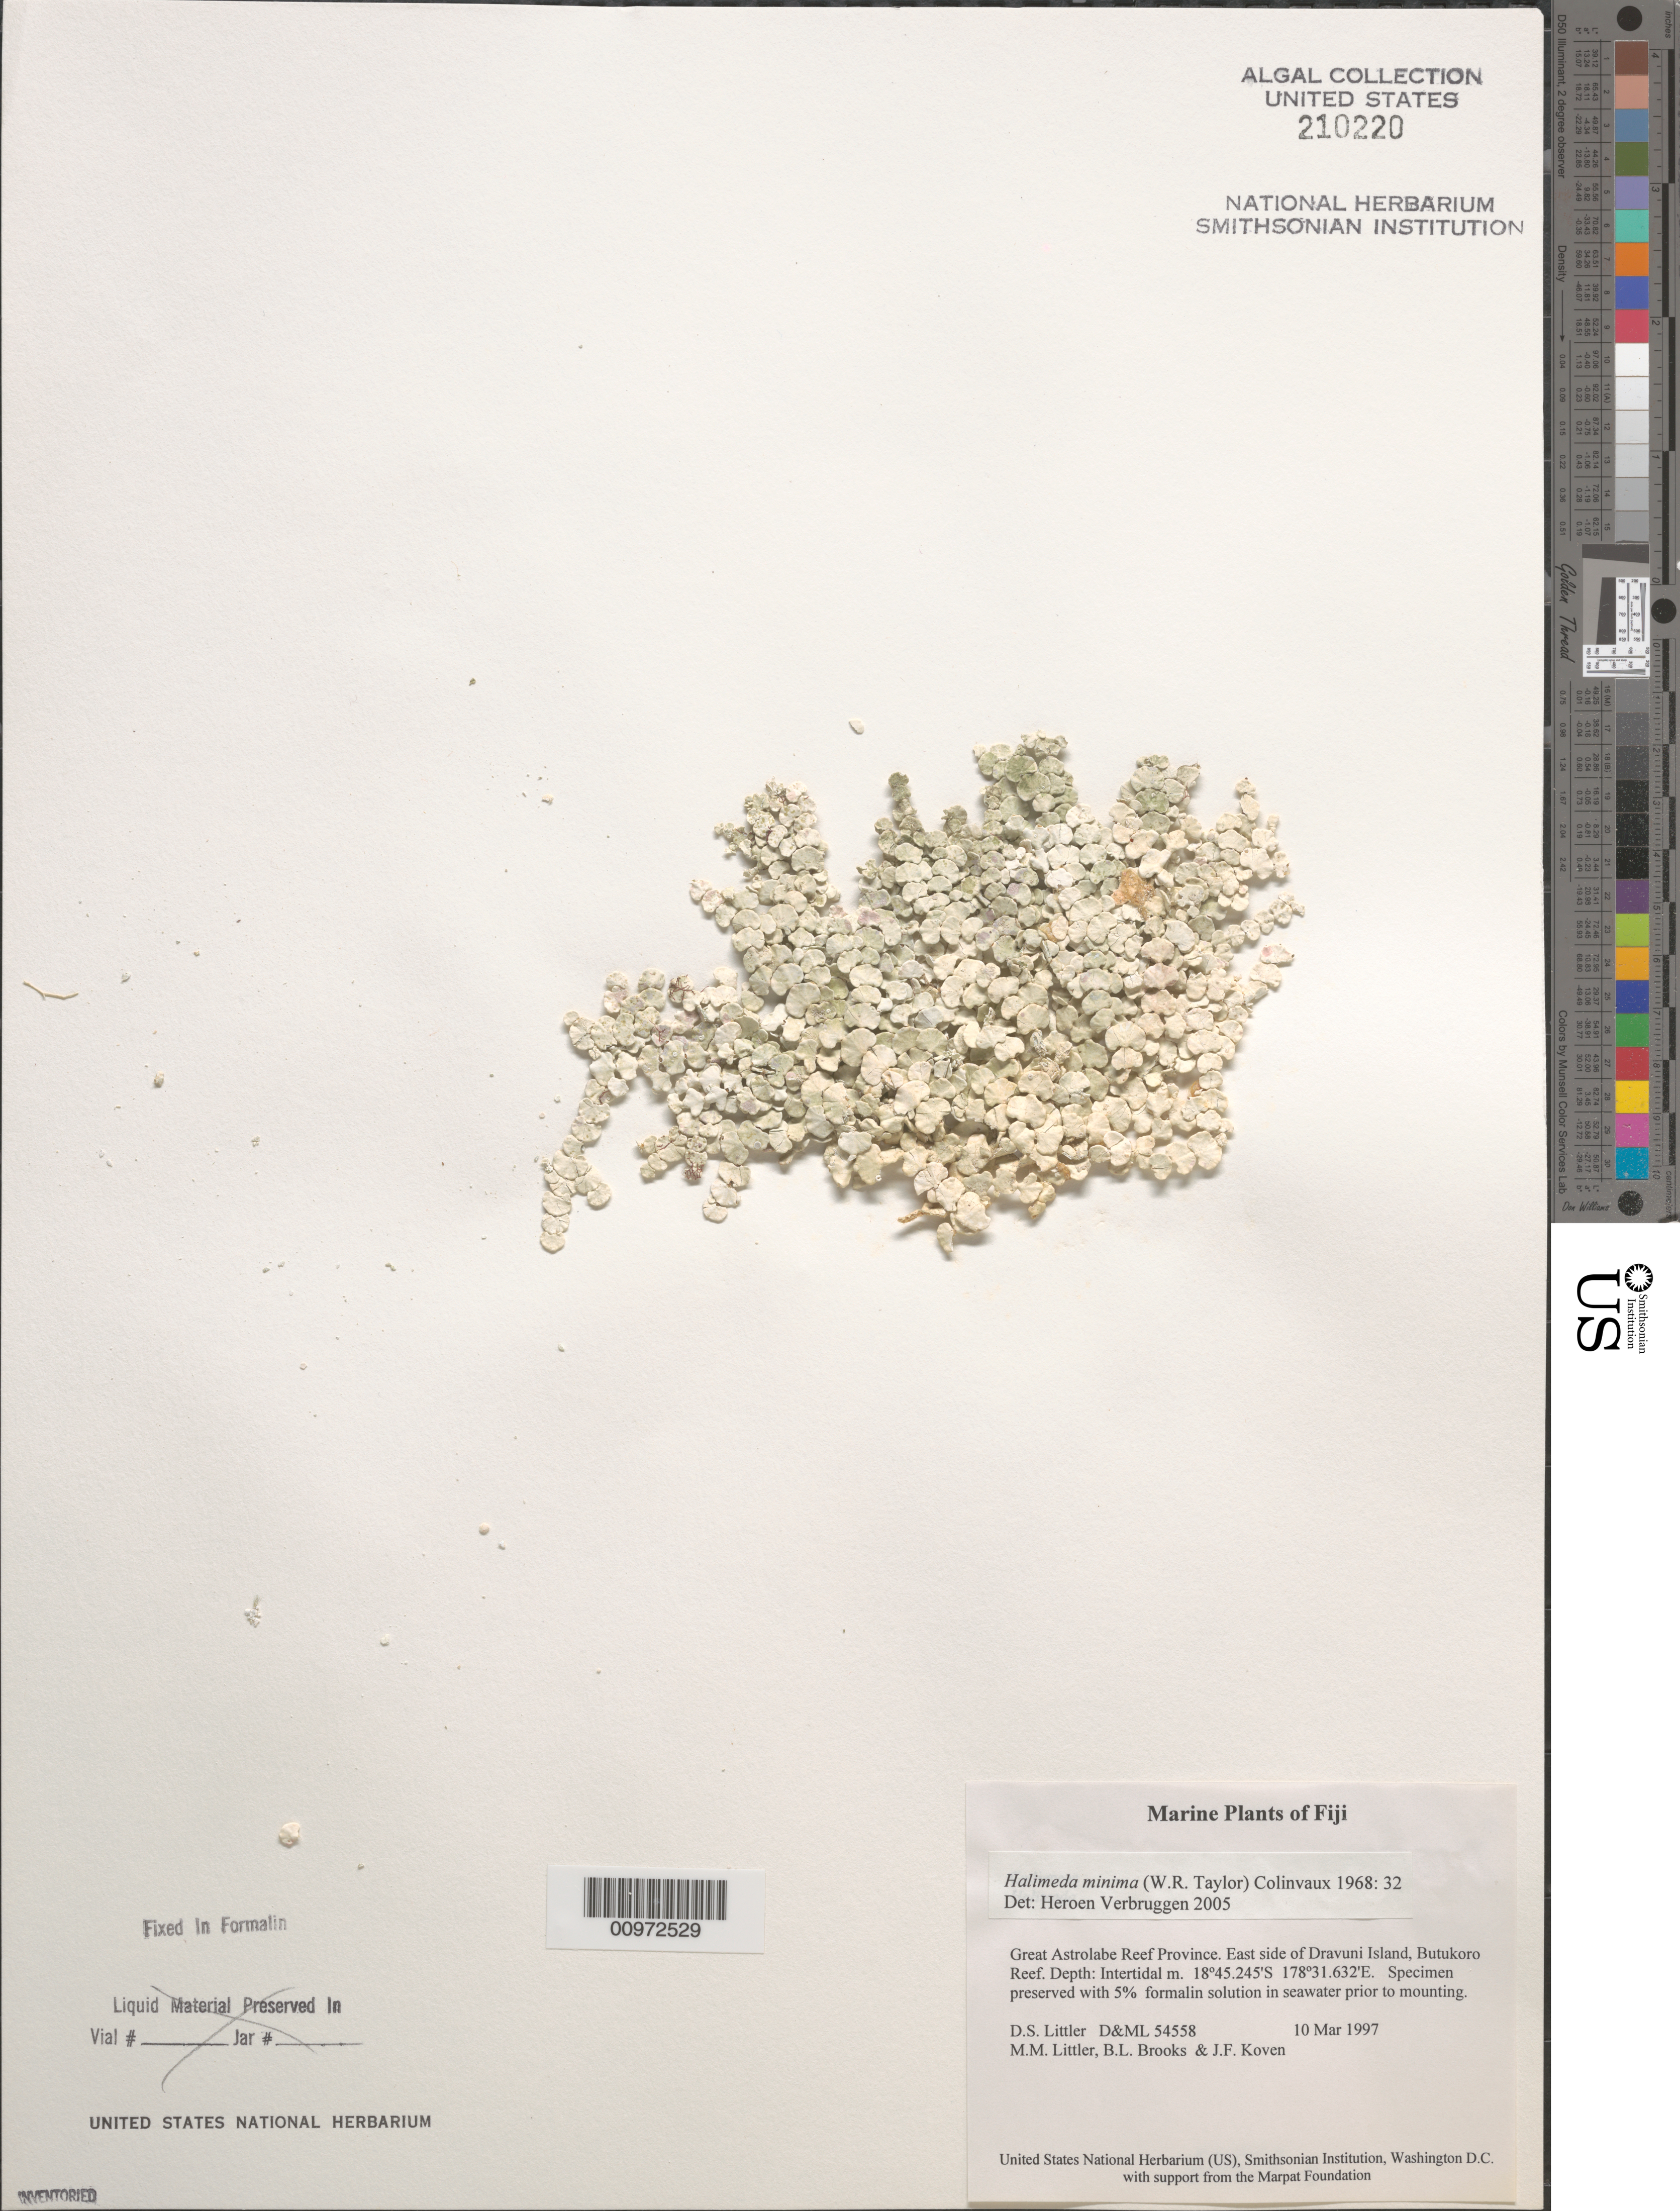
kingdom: Plantae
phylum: Chlorophyta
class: Ulvophyceae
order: Bryopsidales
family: Halimedaceae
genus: Halimeda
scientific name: Halimeda minima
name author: (W.R. Taylor) Hillis-Colinvaux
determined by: Verbruggen, H.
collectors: D. S. Littler, M. M. Littler, B. Brooks & J. Koven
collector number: D&ML 54558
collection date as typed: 10 Mar 1997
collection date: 1997-03-10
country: Fiji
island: Dravuni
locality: Great Astrolabe Reef, Butukoro Reef, east side of island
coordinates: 18 45.245'S, 178 31.632'E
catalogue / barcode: US 210220